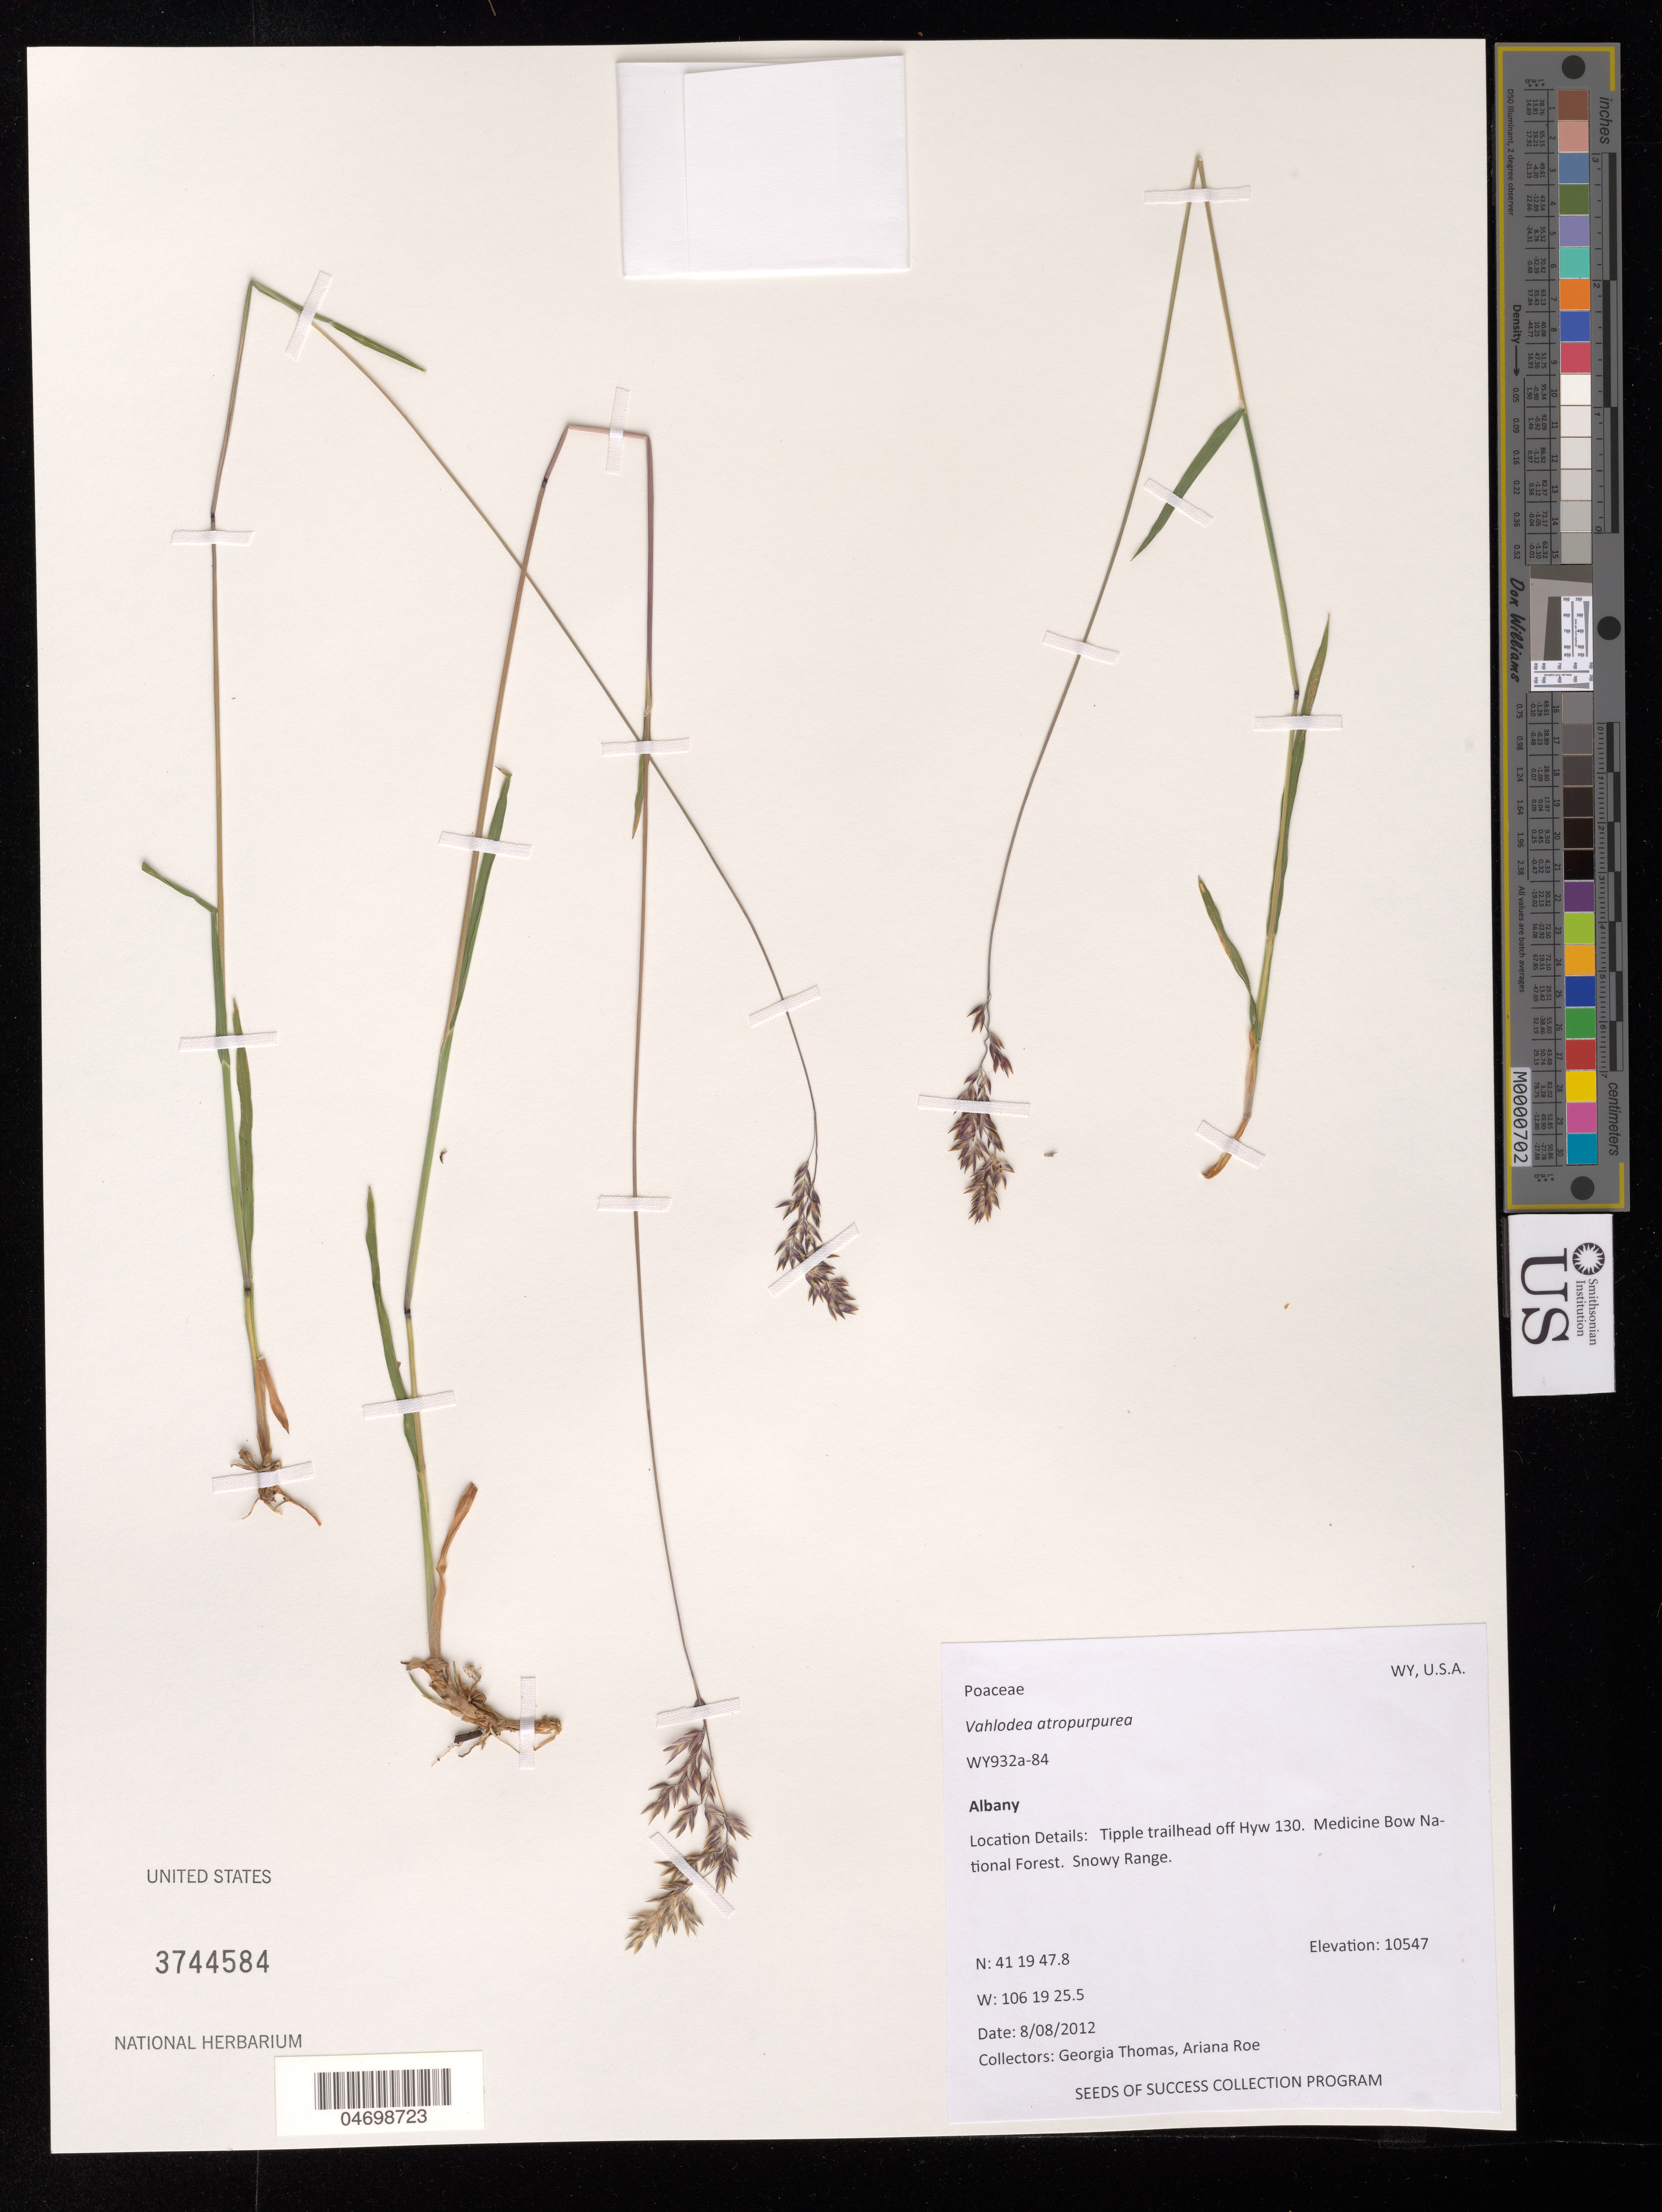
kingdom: Plantae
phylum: Tracheophyta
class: Liliopsida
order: Poales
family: Poaceae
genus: Vahlodea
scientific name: Vahlodea atropurpurea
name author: (Wahlenb.) Fr. ex Hartm.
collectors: G. Thomas & A. Roe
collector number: WY932A-84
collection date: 2012-08-08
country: United States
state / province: Wyoming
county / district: Albany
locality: Tipple trailhead off Hwy 130. Medicine Bow National Forest. Snowy Range.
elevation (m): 3215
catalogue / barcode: US 3744584